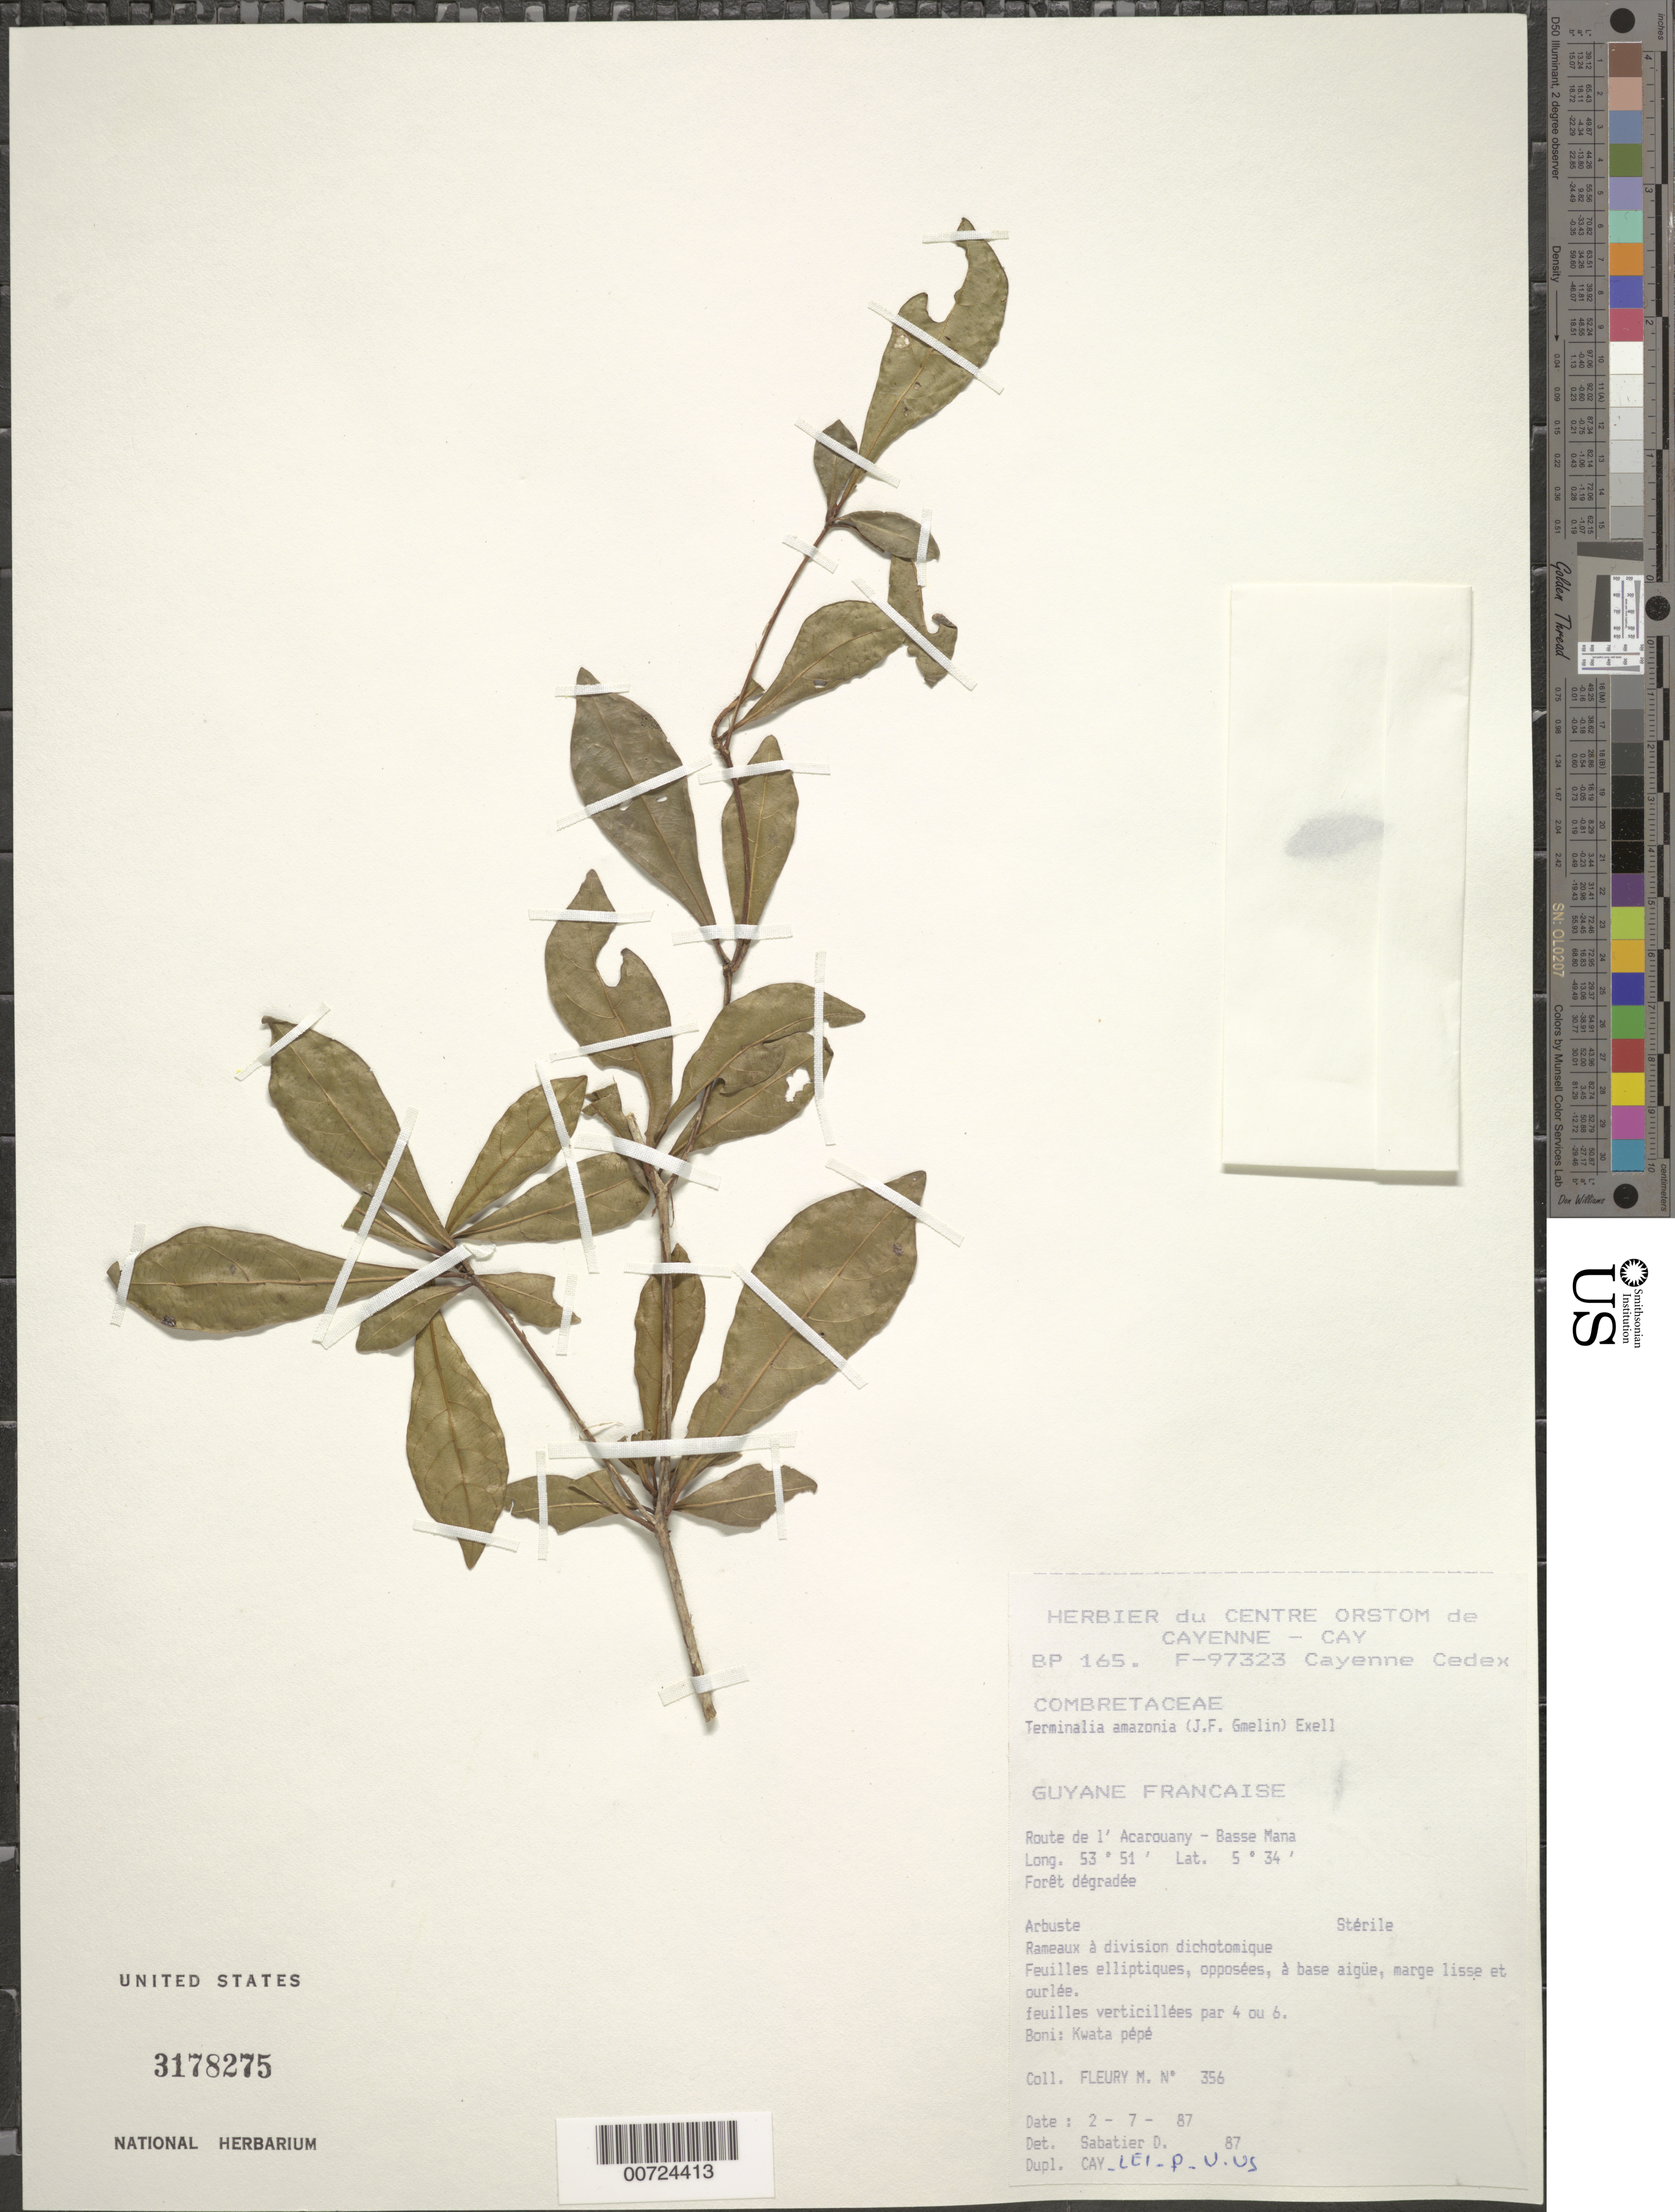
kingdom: Plantae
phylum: Tracheophyta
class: Magnoliopsida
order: Myrtales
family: Combretaceae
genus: Terminalia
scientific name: Terminalia amazonia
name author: (J.F. Gmel.) Exell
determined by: Sabatier, D.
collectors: M. Fleury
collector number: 356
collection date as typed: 2-Jul-87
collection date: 1987-07-02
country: French Guiana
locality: Route de l'Acarouany, Bassin de la Mana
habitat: Disturbed forest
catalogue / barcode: US 3178275